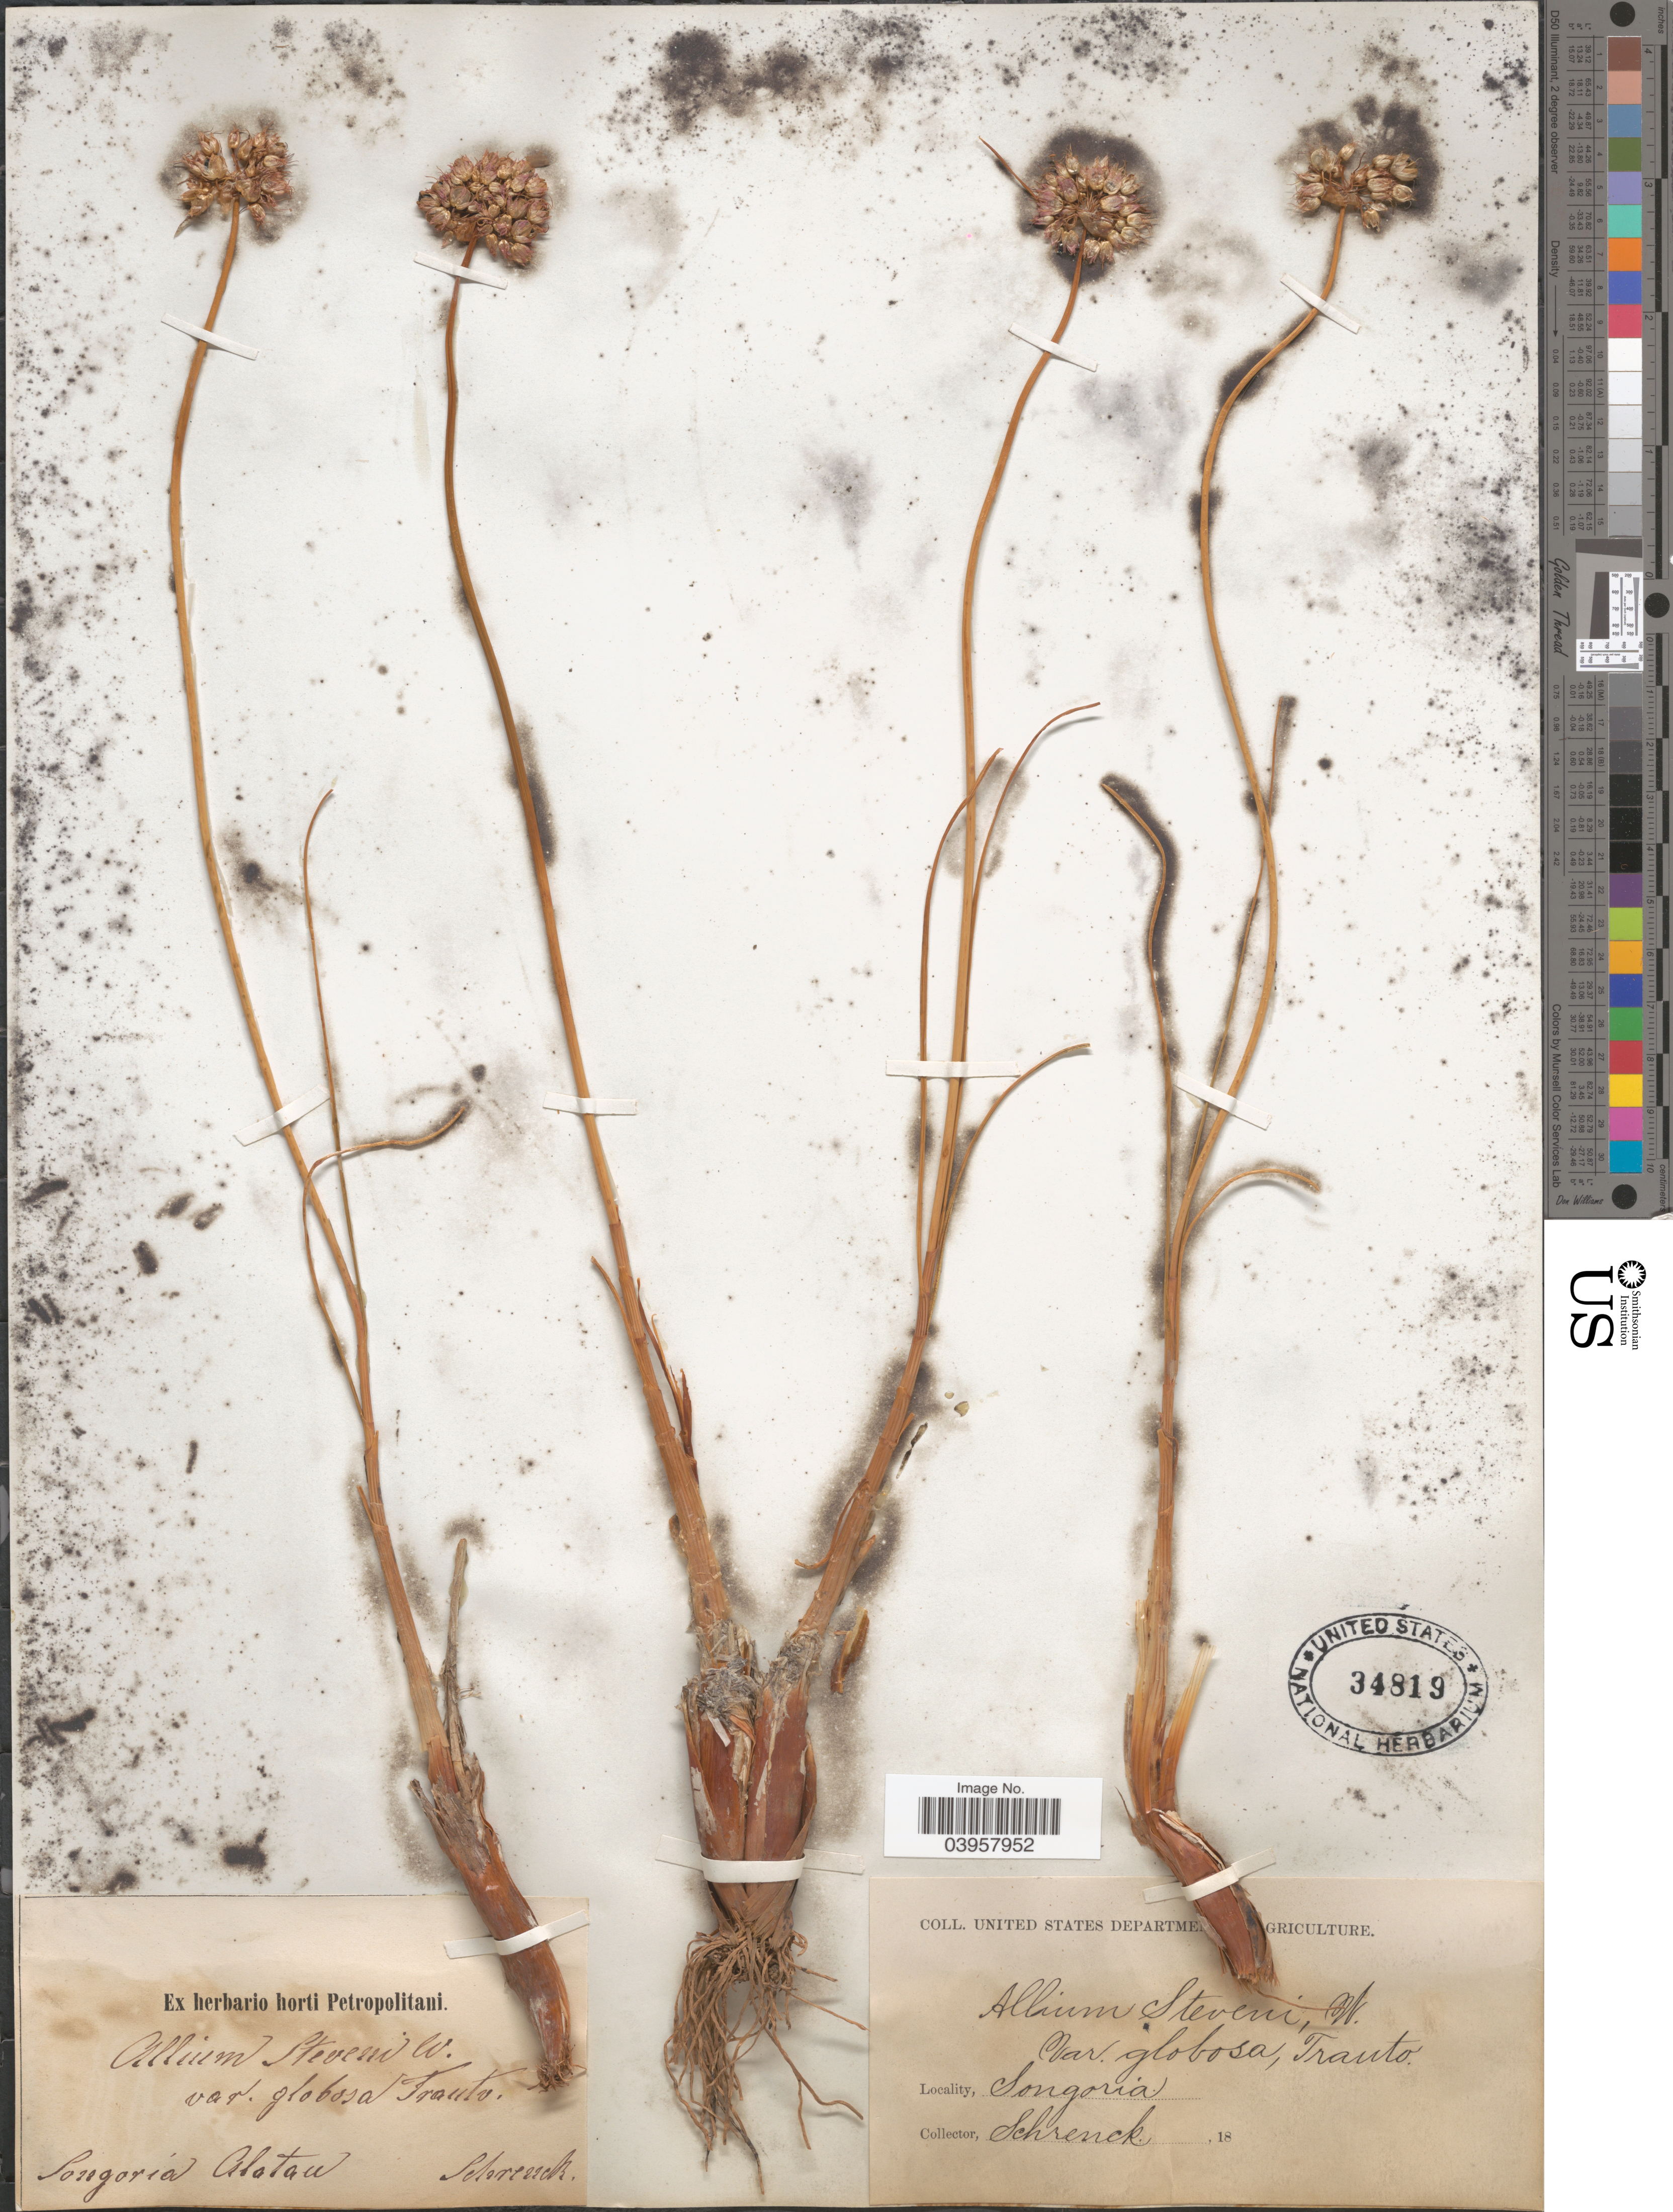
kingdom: Plantae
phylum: Tracheophyta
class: Liliopsida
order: Asparagales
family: Amaryllidaceae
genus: Allium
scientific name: Allium stevenii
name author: Willd. ex Ledeb.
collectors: -- Schrenck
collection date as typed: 18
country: China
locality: Songoria Alatau.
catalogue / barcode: US 34819